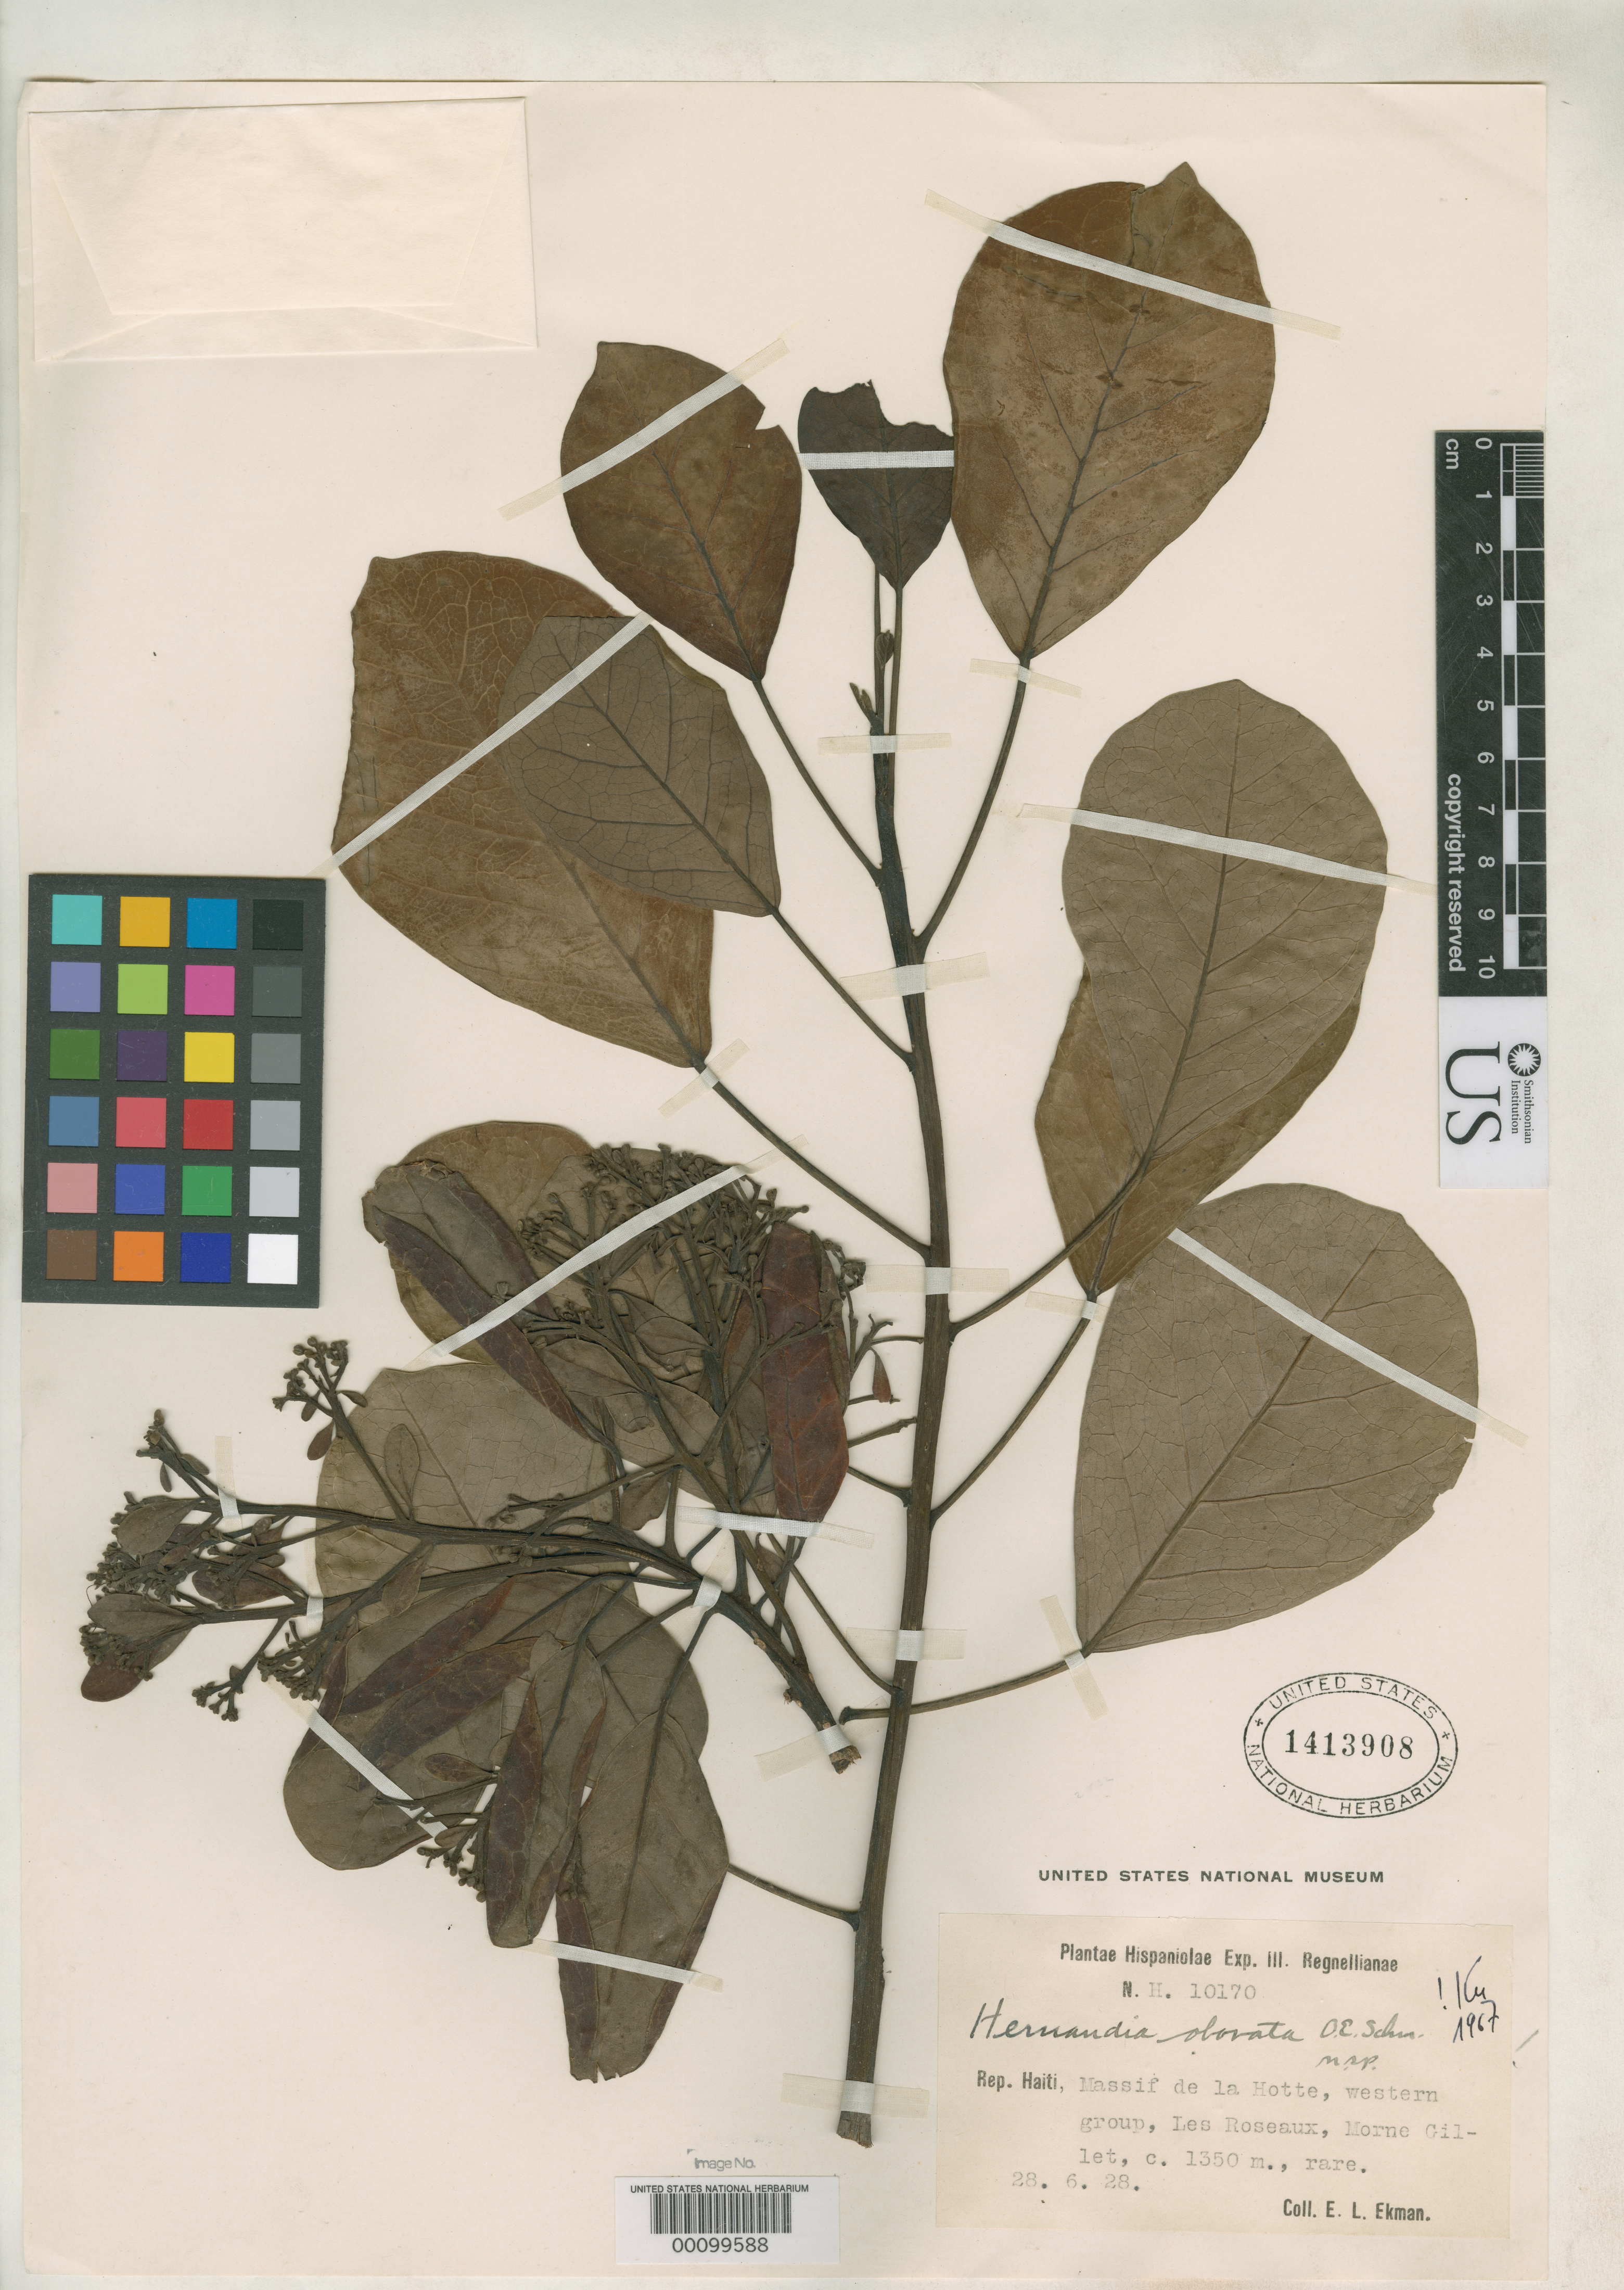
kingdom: Plantae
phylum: Tracheophyta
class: Magnoliopsida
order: Laurales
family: Hernandiaceae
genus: Hernandia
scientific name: Hernandia obovata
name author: O.C. Schmidt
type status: Isotype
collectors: E. L. Ekman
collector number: H 10170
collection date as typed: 28 Jun 1928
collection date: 1928-06-28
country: Haiti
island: Hispaniola Island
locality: Massif de La Hotte, western group, Les Roseaux.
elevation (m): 1350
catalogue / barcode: US 1413908